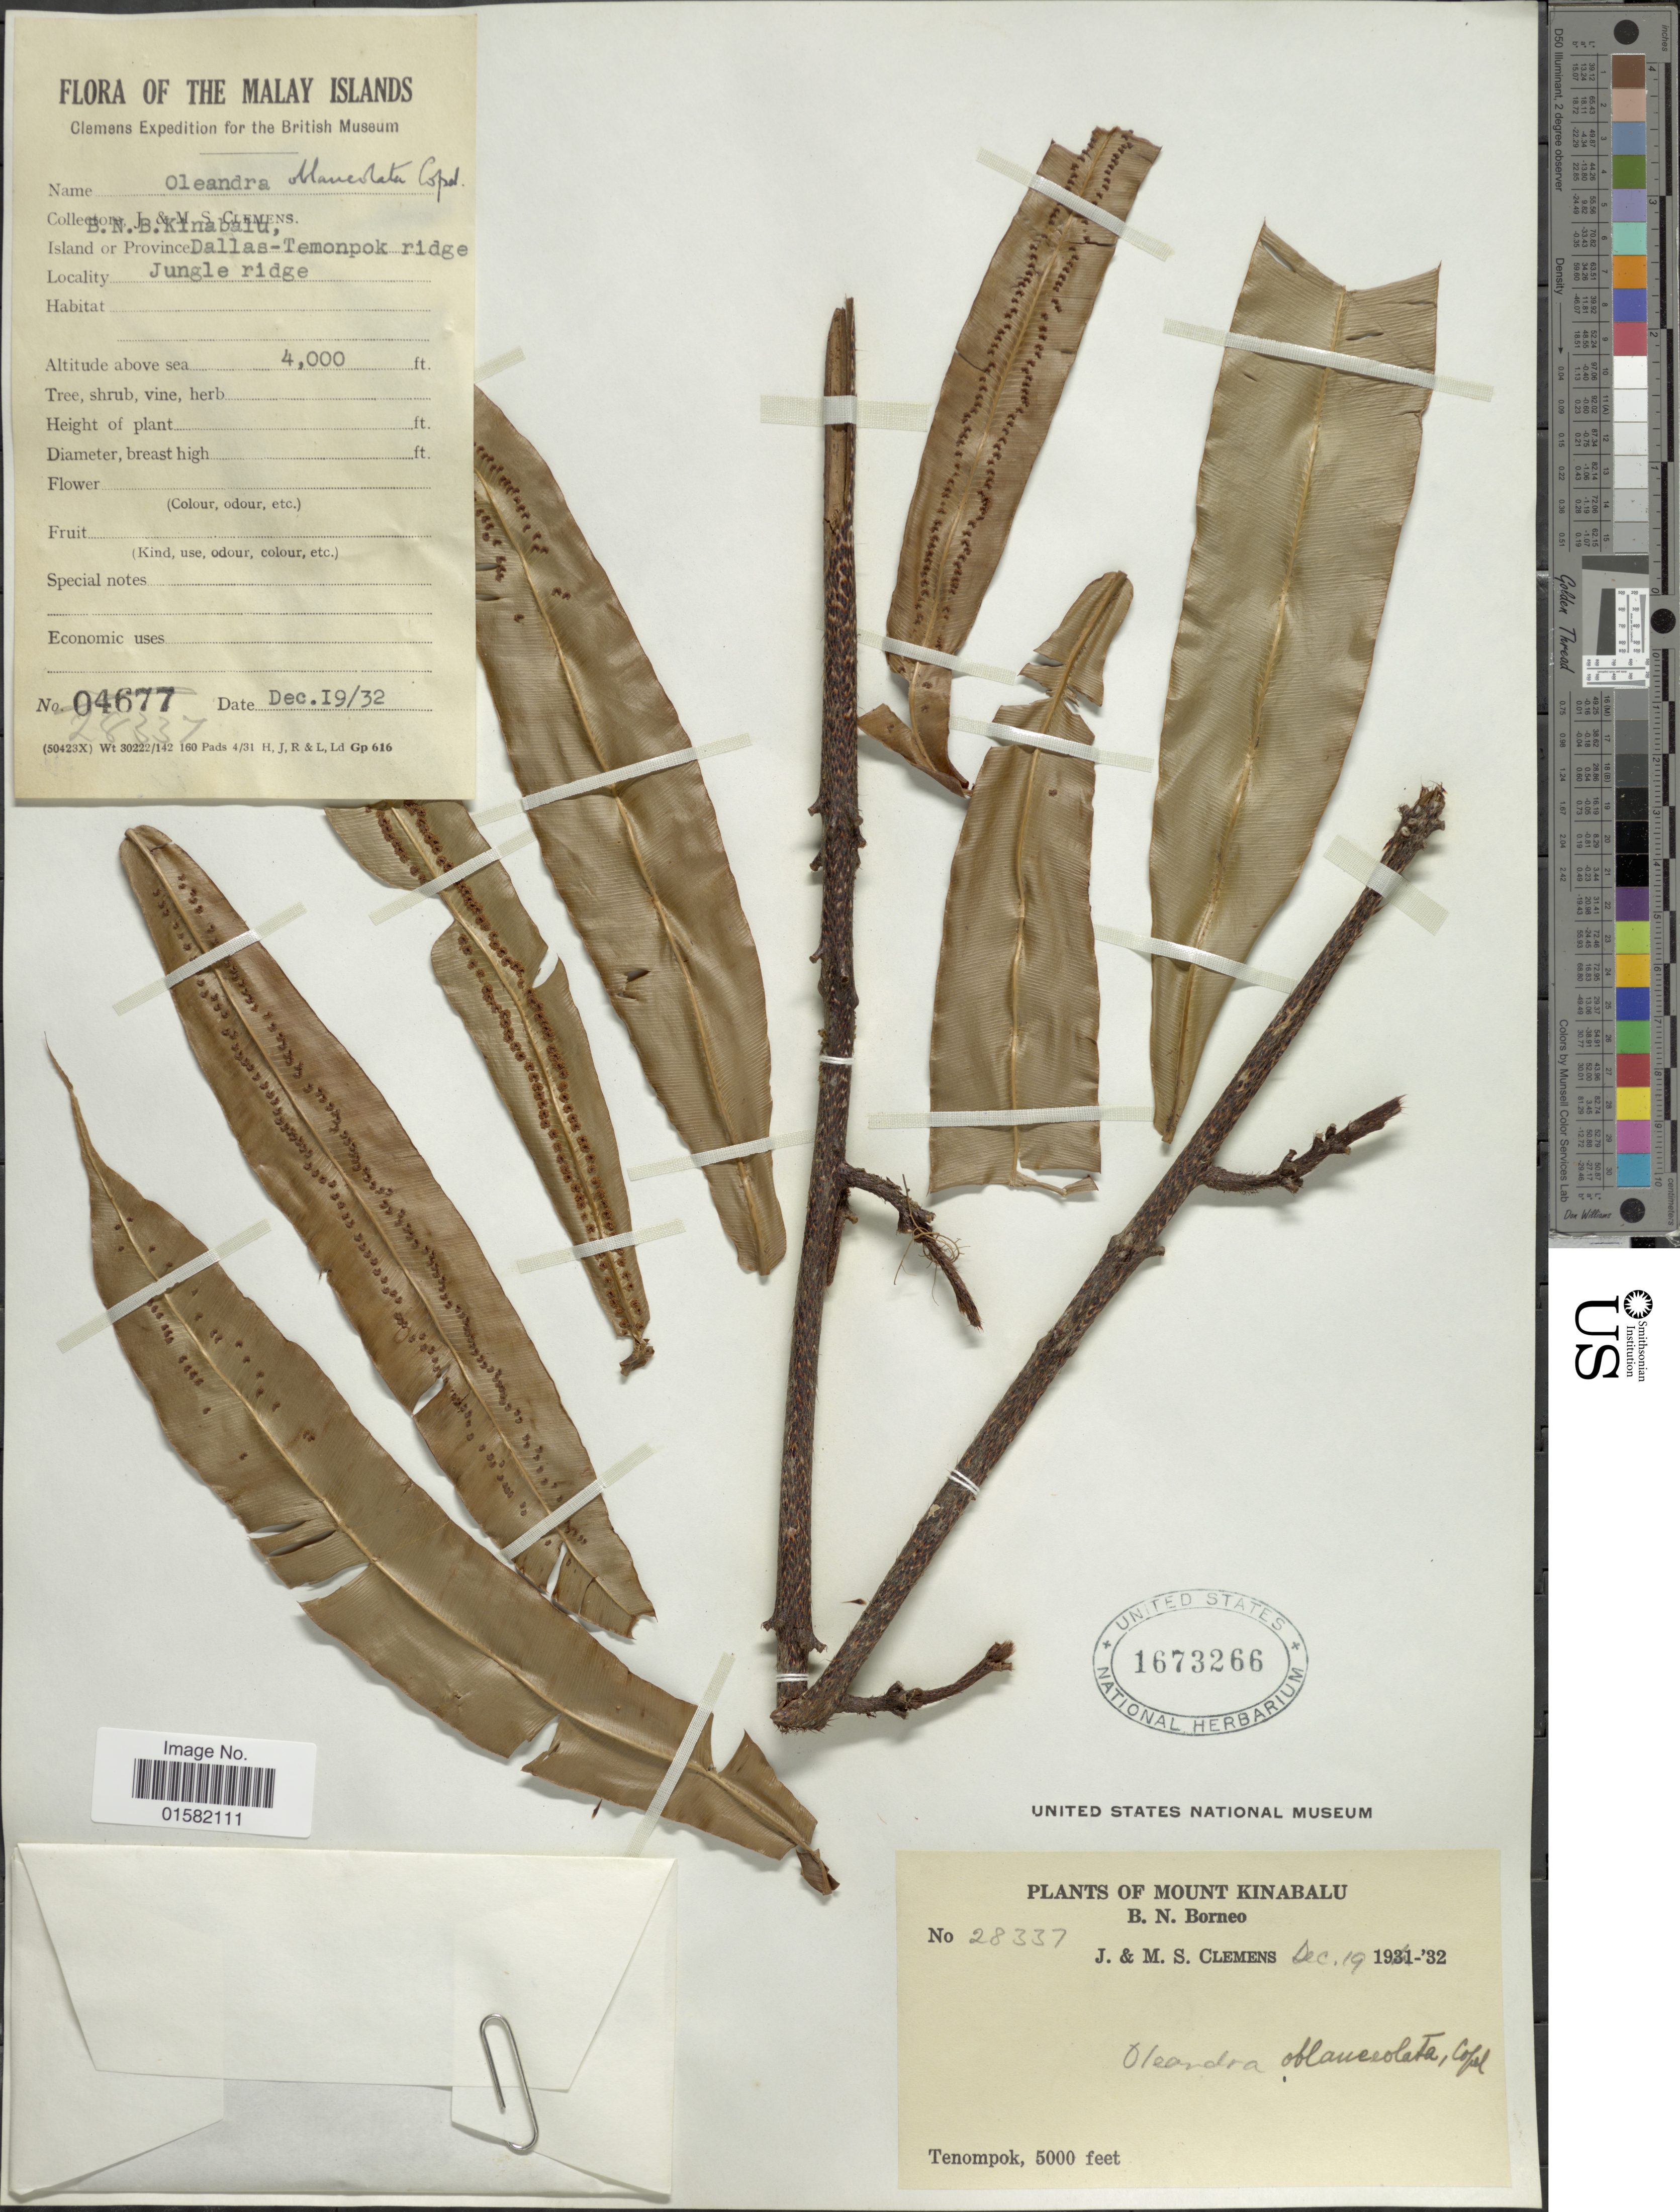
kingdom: Plantae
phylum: Tracheophyta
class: Polypodiopsida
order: Polypodiales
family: Oleandraceae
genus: Oleandra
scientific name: Oleandra oblanceolata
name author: Copel.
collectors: J. Clemens & M. S. Clemens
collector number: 28337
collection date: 1932-12-19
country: Malaysia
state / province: Sabah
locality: Malay Islands, Mount Kinabalu, B.N. Borneo, Tenompok, Dallas-Temonpok ridge. Jungle Ride.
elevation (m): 1219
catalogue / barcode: US 1673266